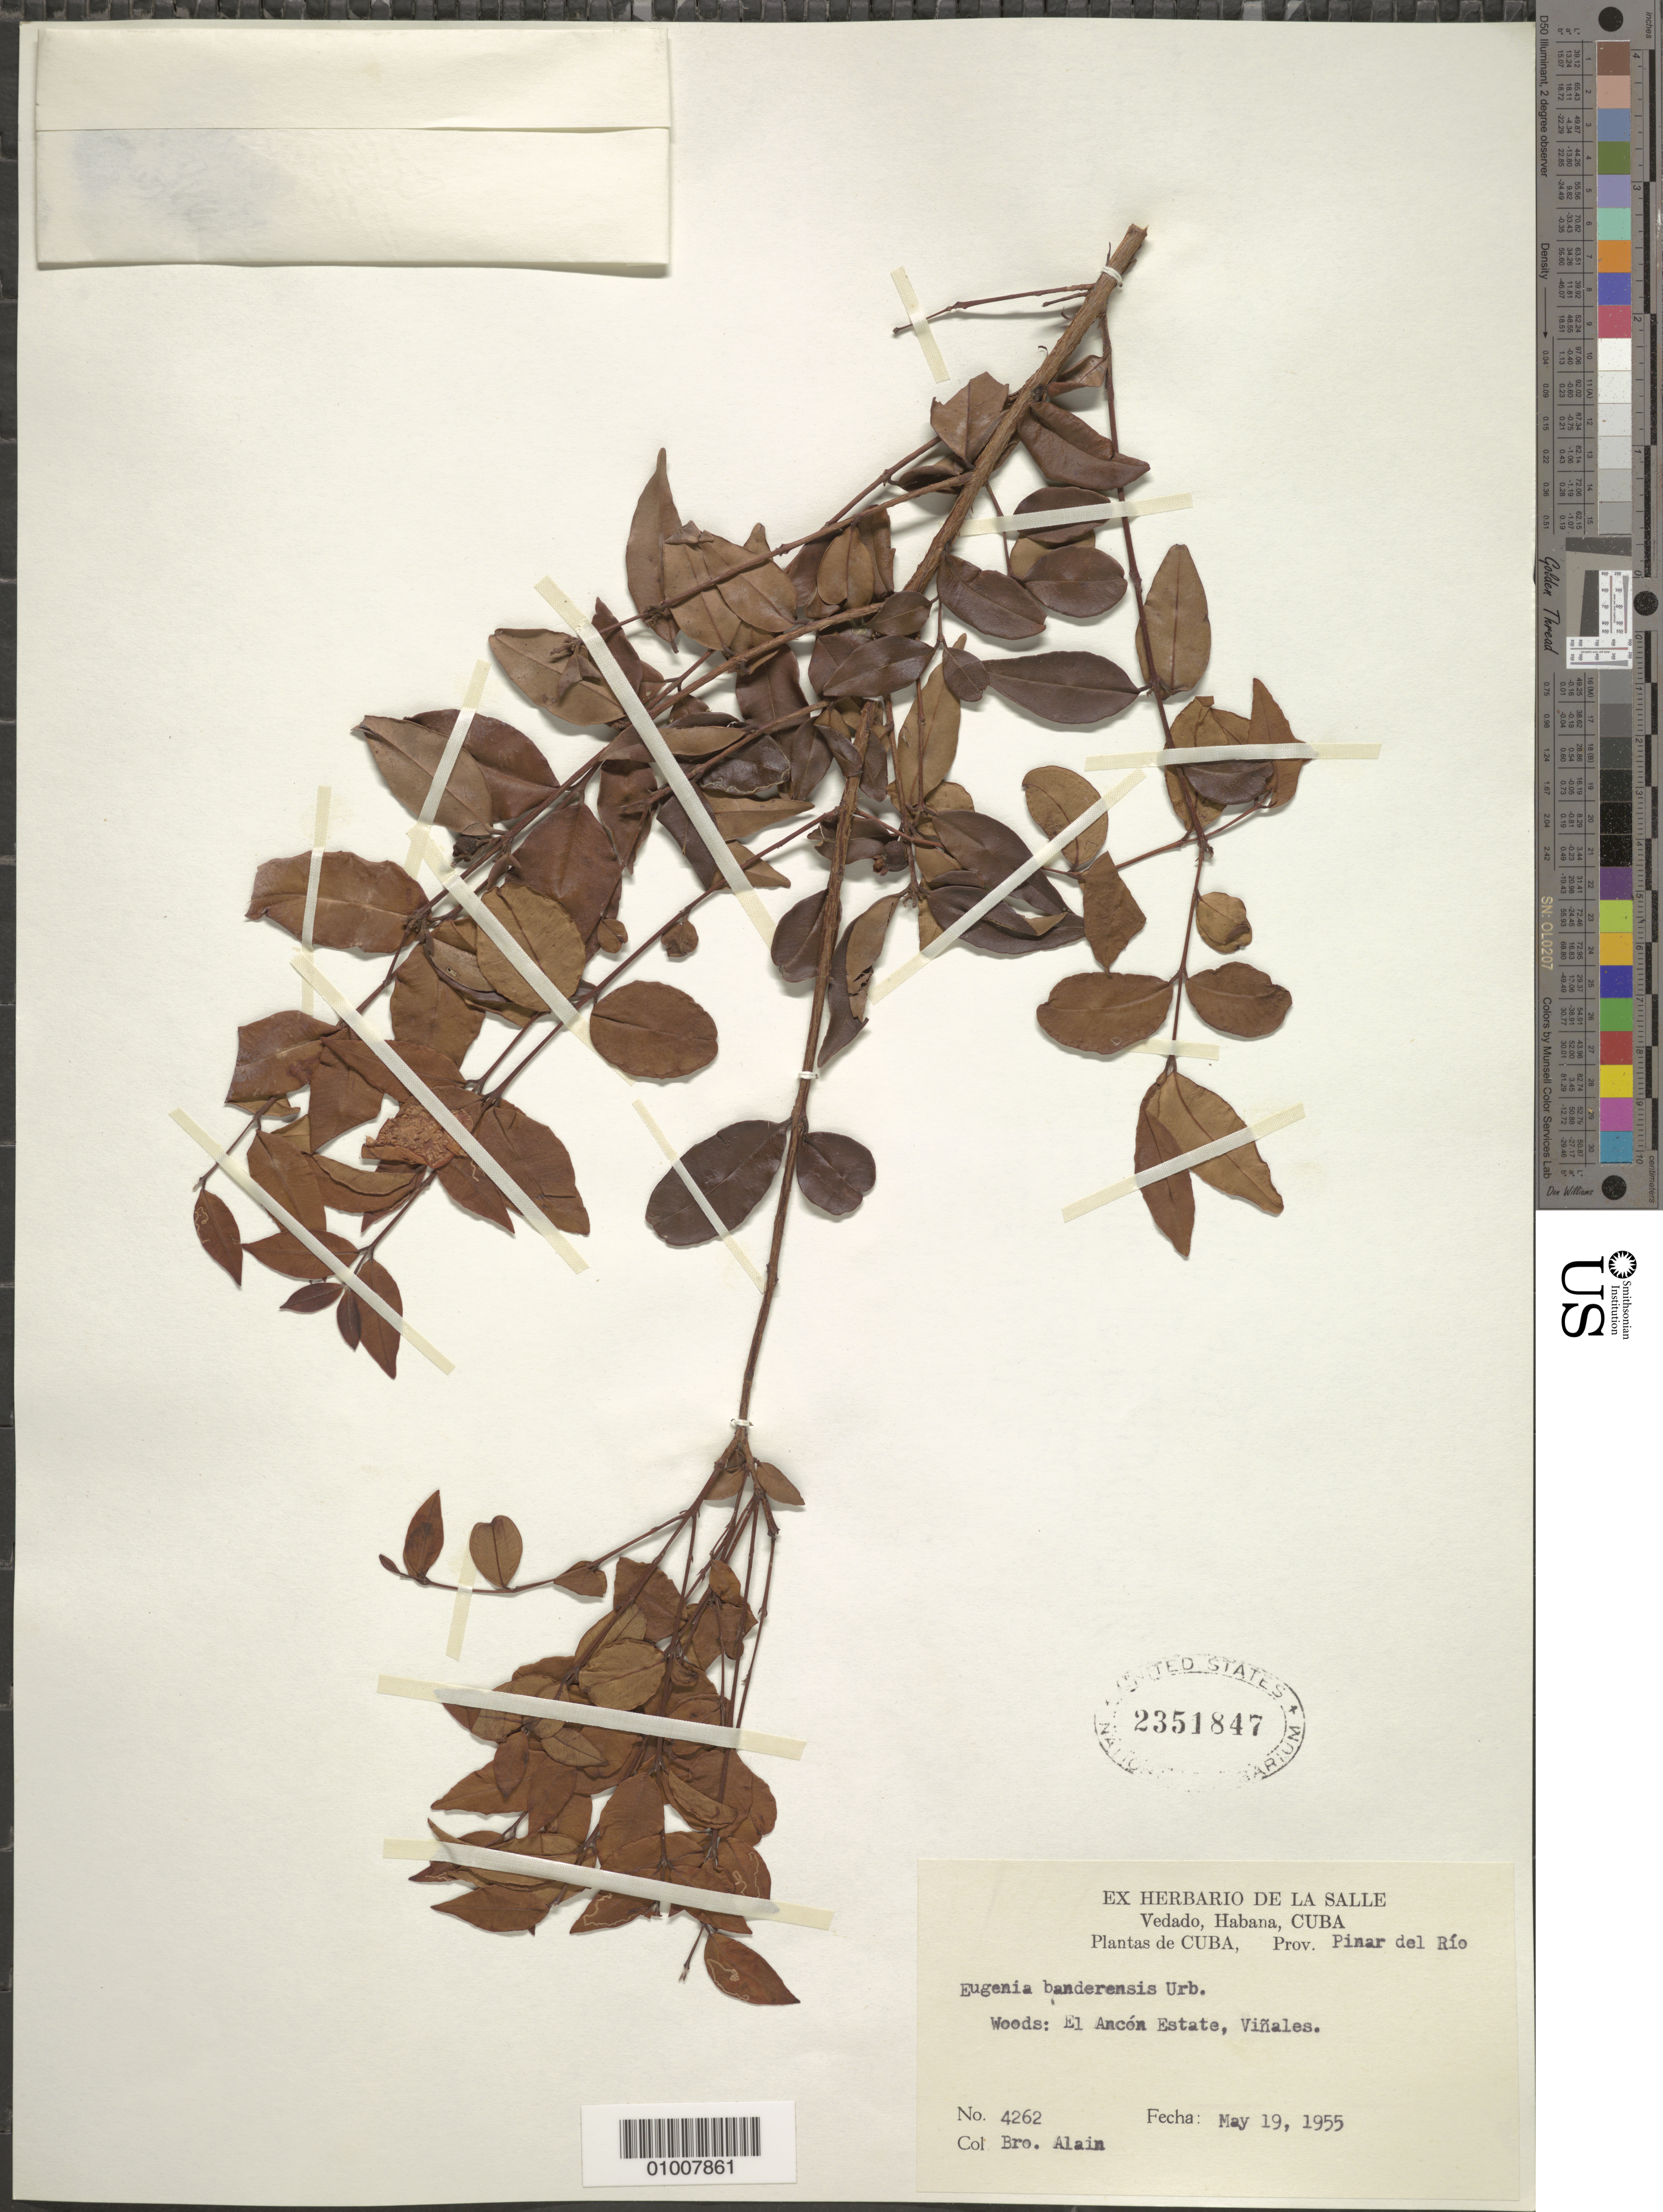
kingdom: Plantae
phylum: Tracheophyta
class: Magnoliopsida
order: Myrtales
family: Myrtaceae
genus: Eugenia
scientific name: Eugenia banderensis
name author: Urb.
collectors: A. H. Liogier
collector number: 4262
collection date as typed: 19 May 1955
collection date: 1955-05-19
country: Cuba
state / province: Pinar del Rio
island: Cuba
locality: El Ancon Estate, Vinales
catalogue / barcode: US 2351847